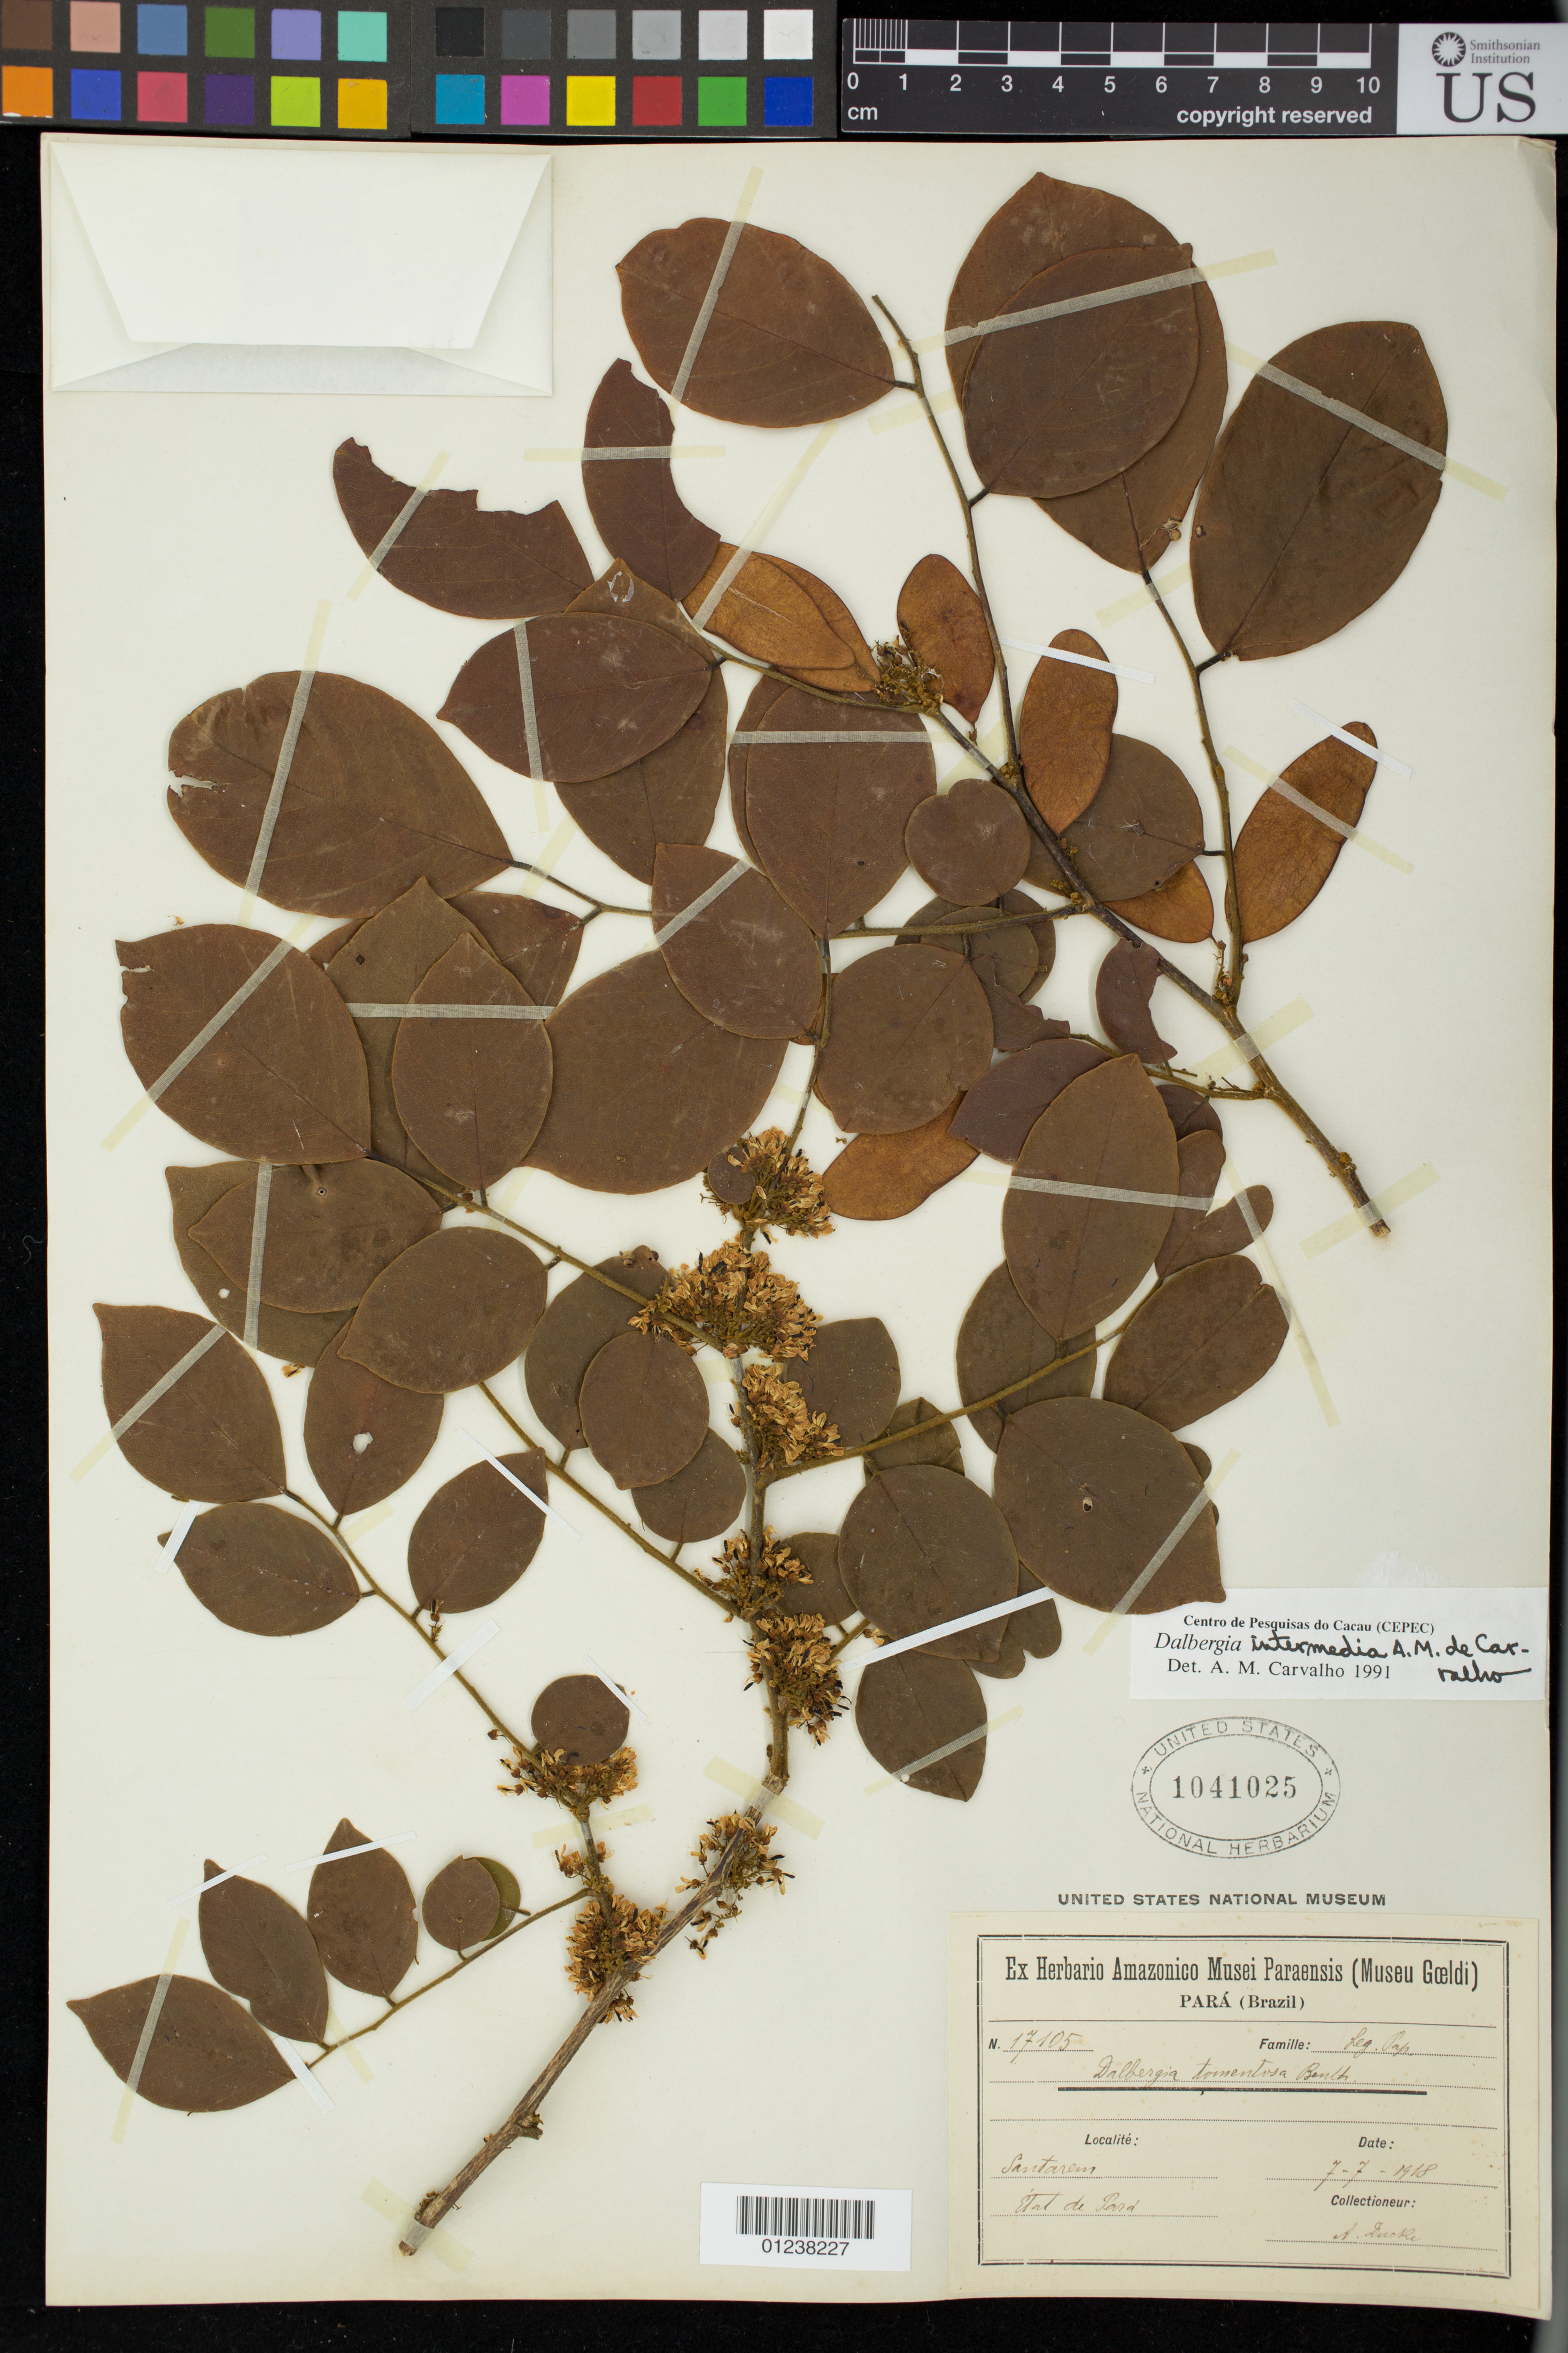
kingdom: Plantae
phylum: Tracheophyta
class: Magnoliopsida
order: Fabales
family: Fabaceae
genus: Dalbergia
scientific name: Dalbergia intermedia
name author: A.M. Carvalho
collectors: A. Ducke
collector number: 17105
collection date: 1918-07-07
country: Brazil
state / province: Para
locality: Santarem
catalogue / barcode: US 1041025